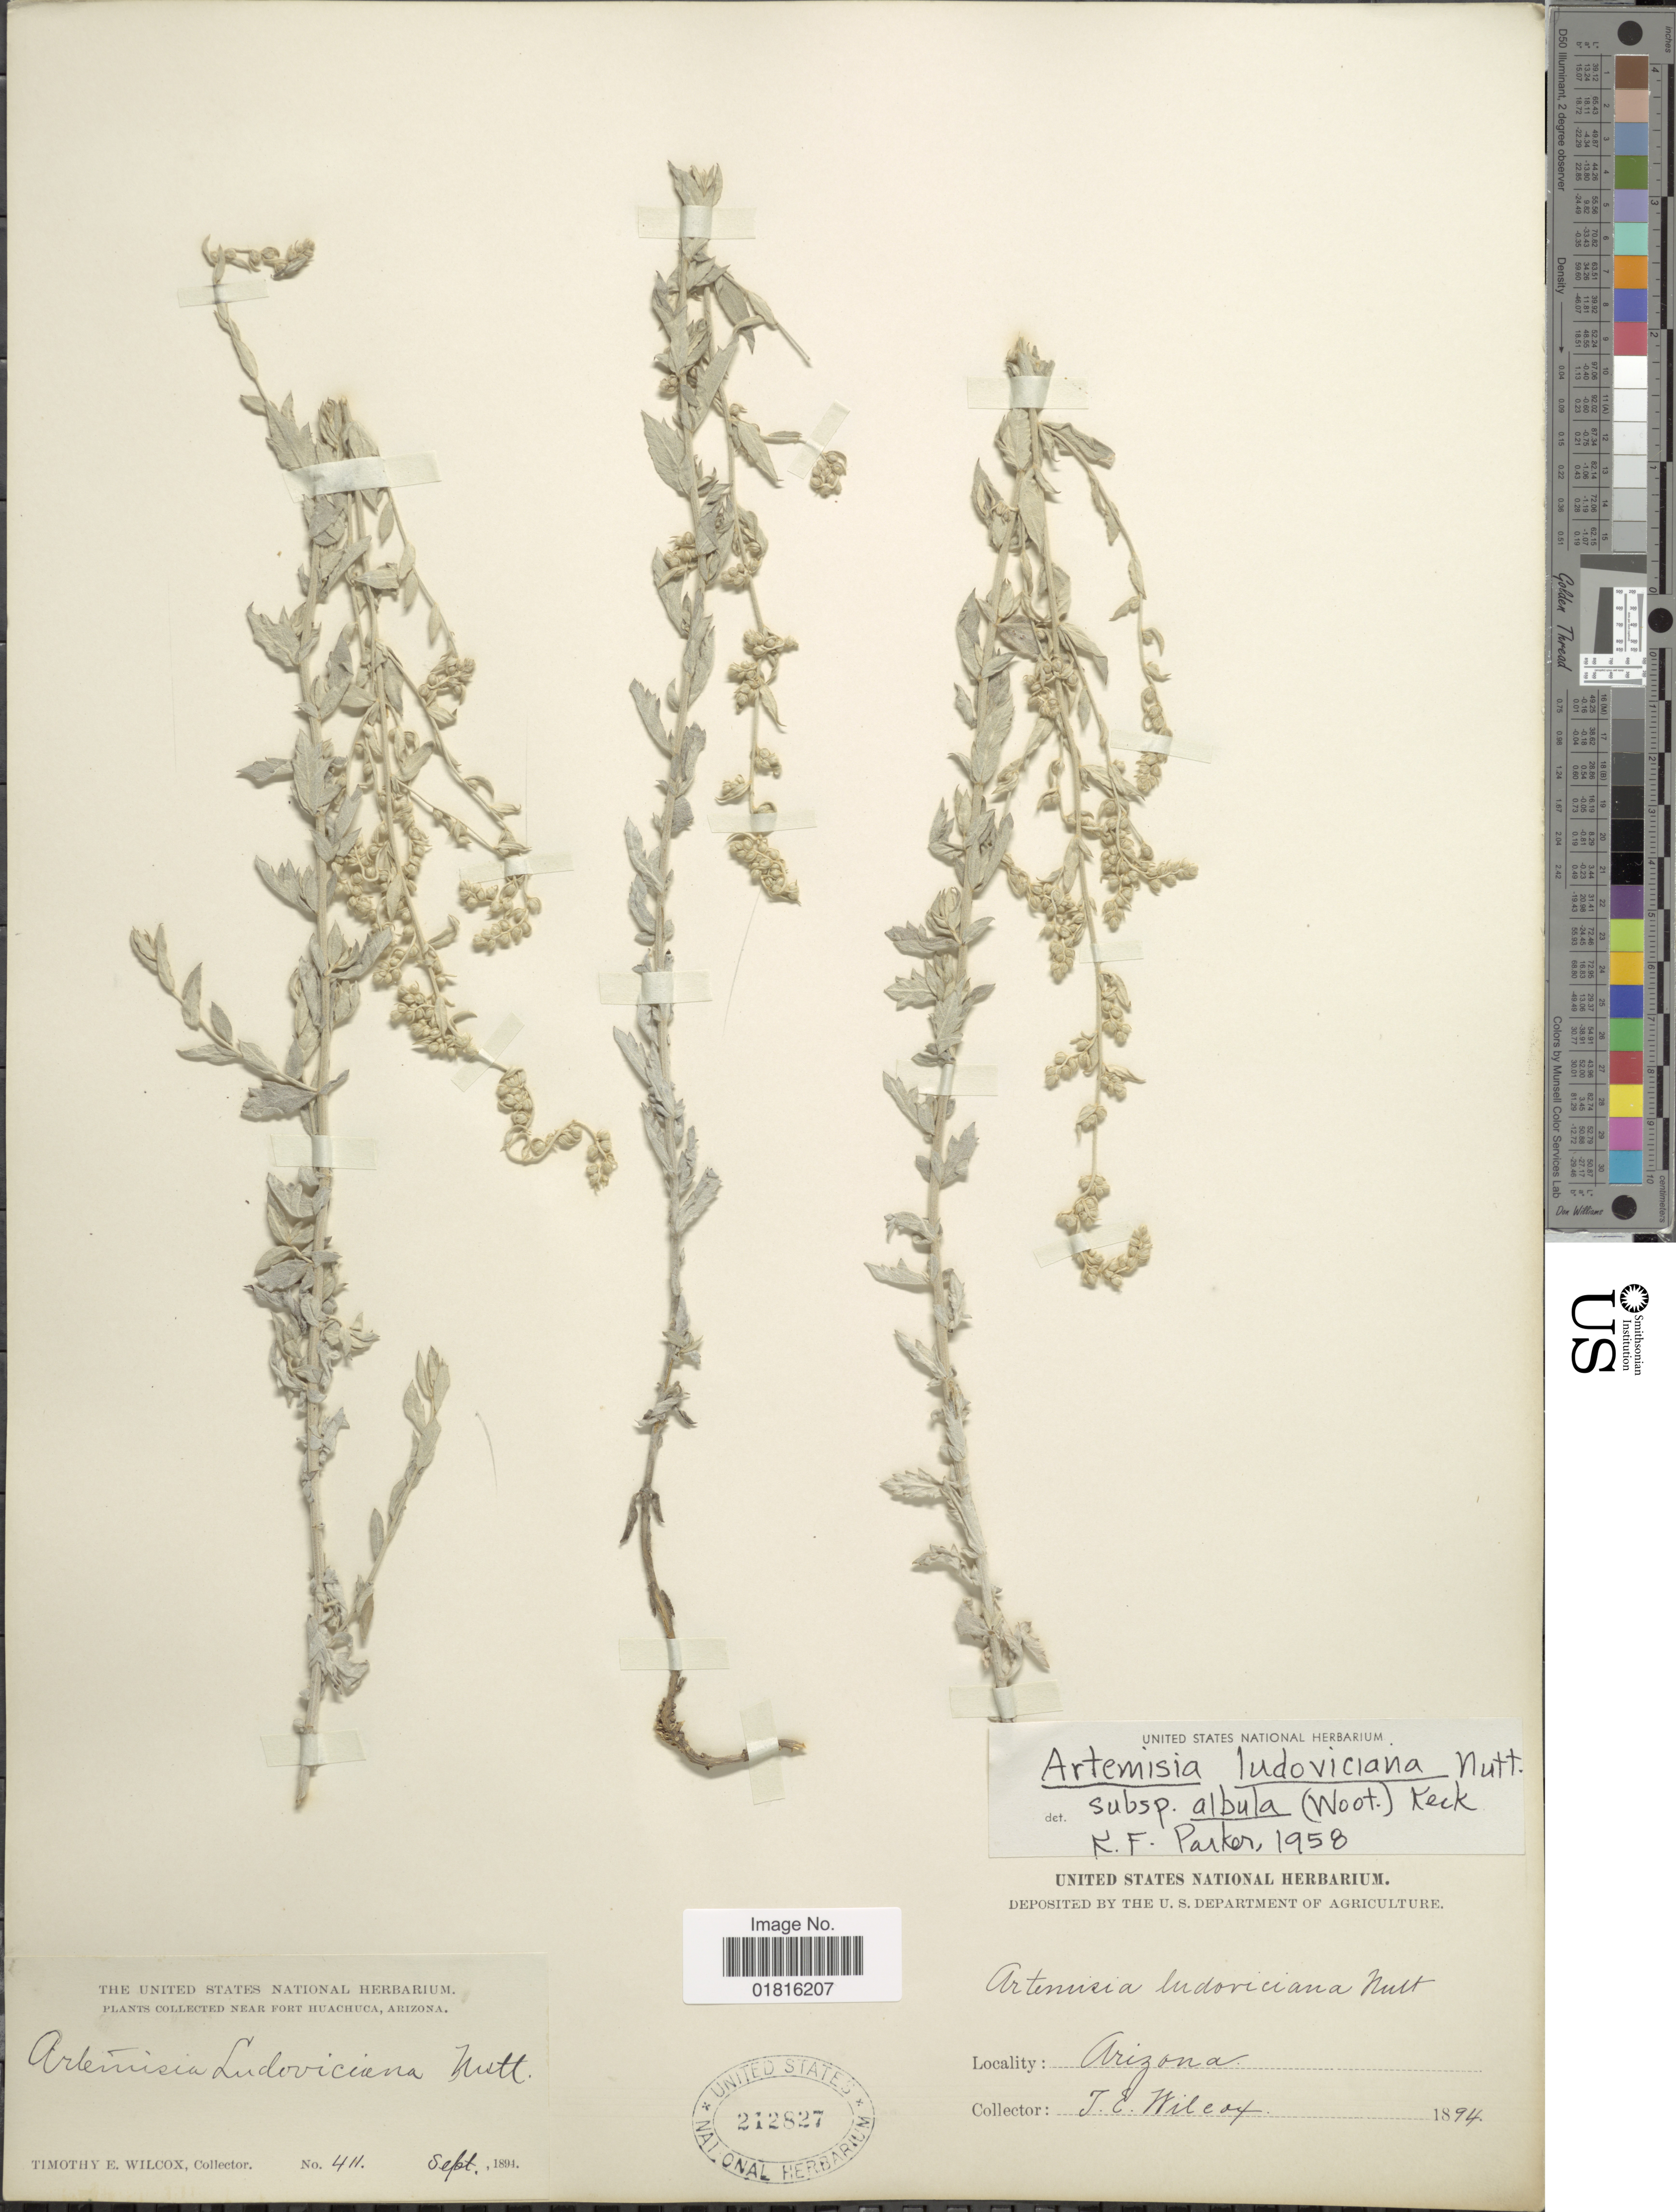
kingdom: Plantae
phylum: Tracheophyta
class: Magnoliopsida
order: Asterales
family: Asteraceae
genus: Artemisia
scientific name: Artemisia ludoviciana subsp. albula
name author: (Wooton) D.D. Keck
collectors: T. E. Wilcox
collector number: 411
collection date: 1894-09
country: United States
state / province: Arizona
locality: Near Fort Huachuca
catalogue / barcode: US 212827